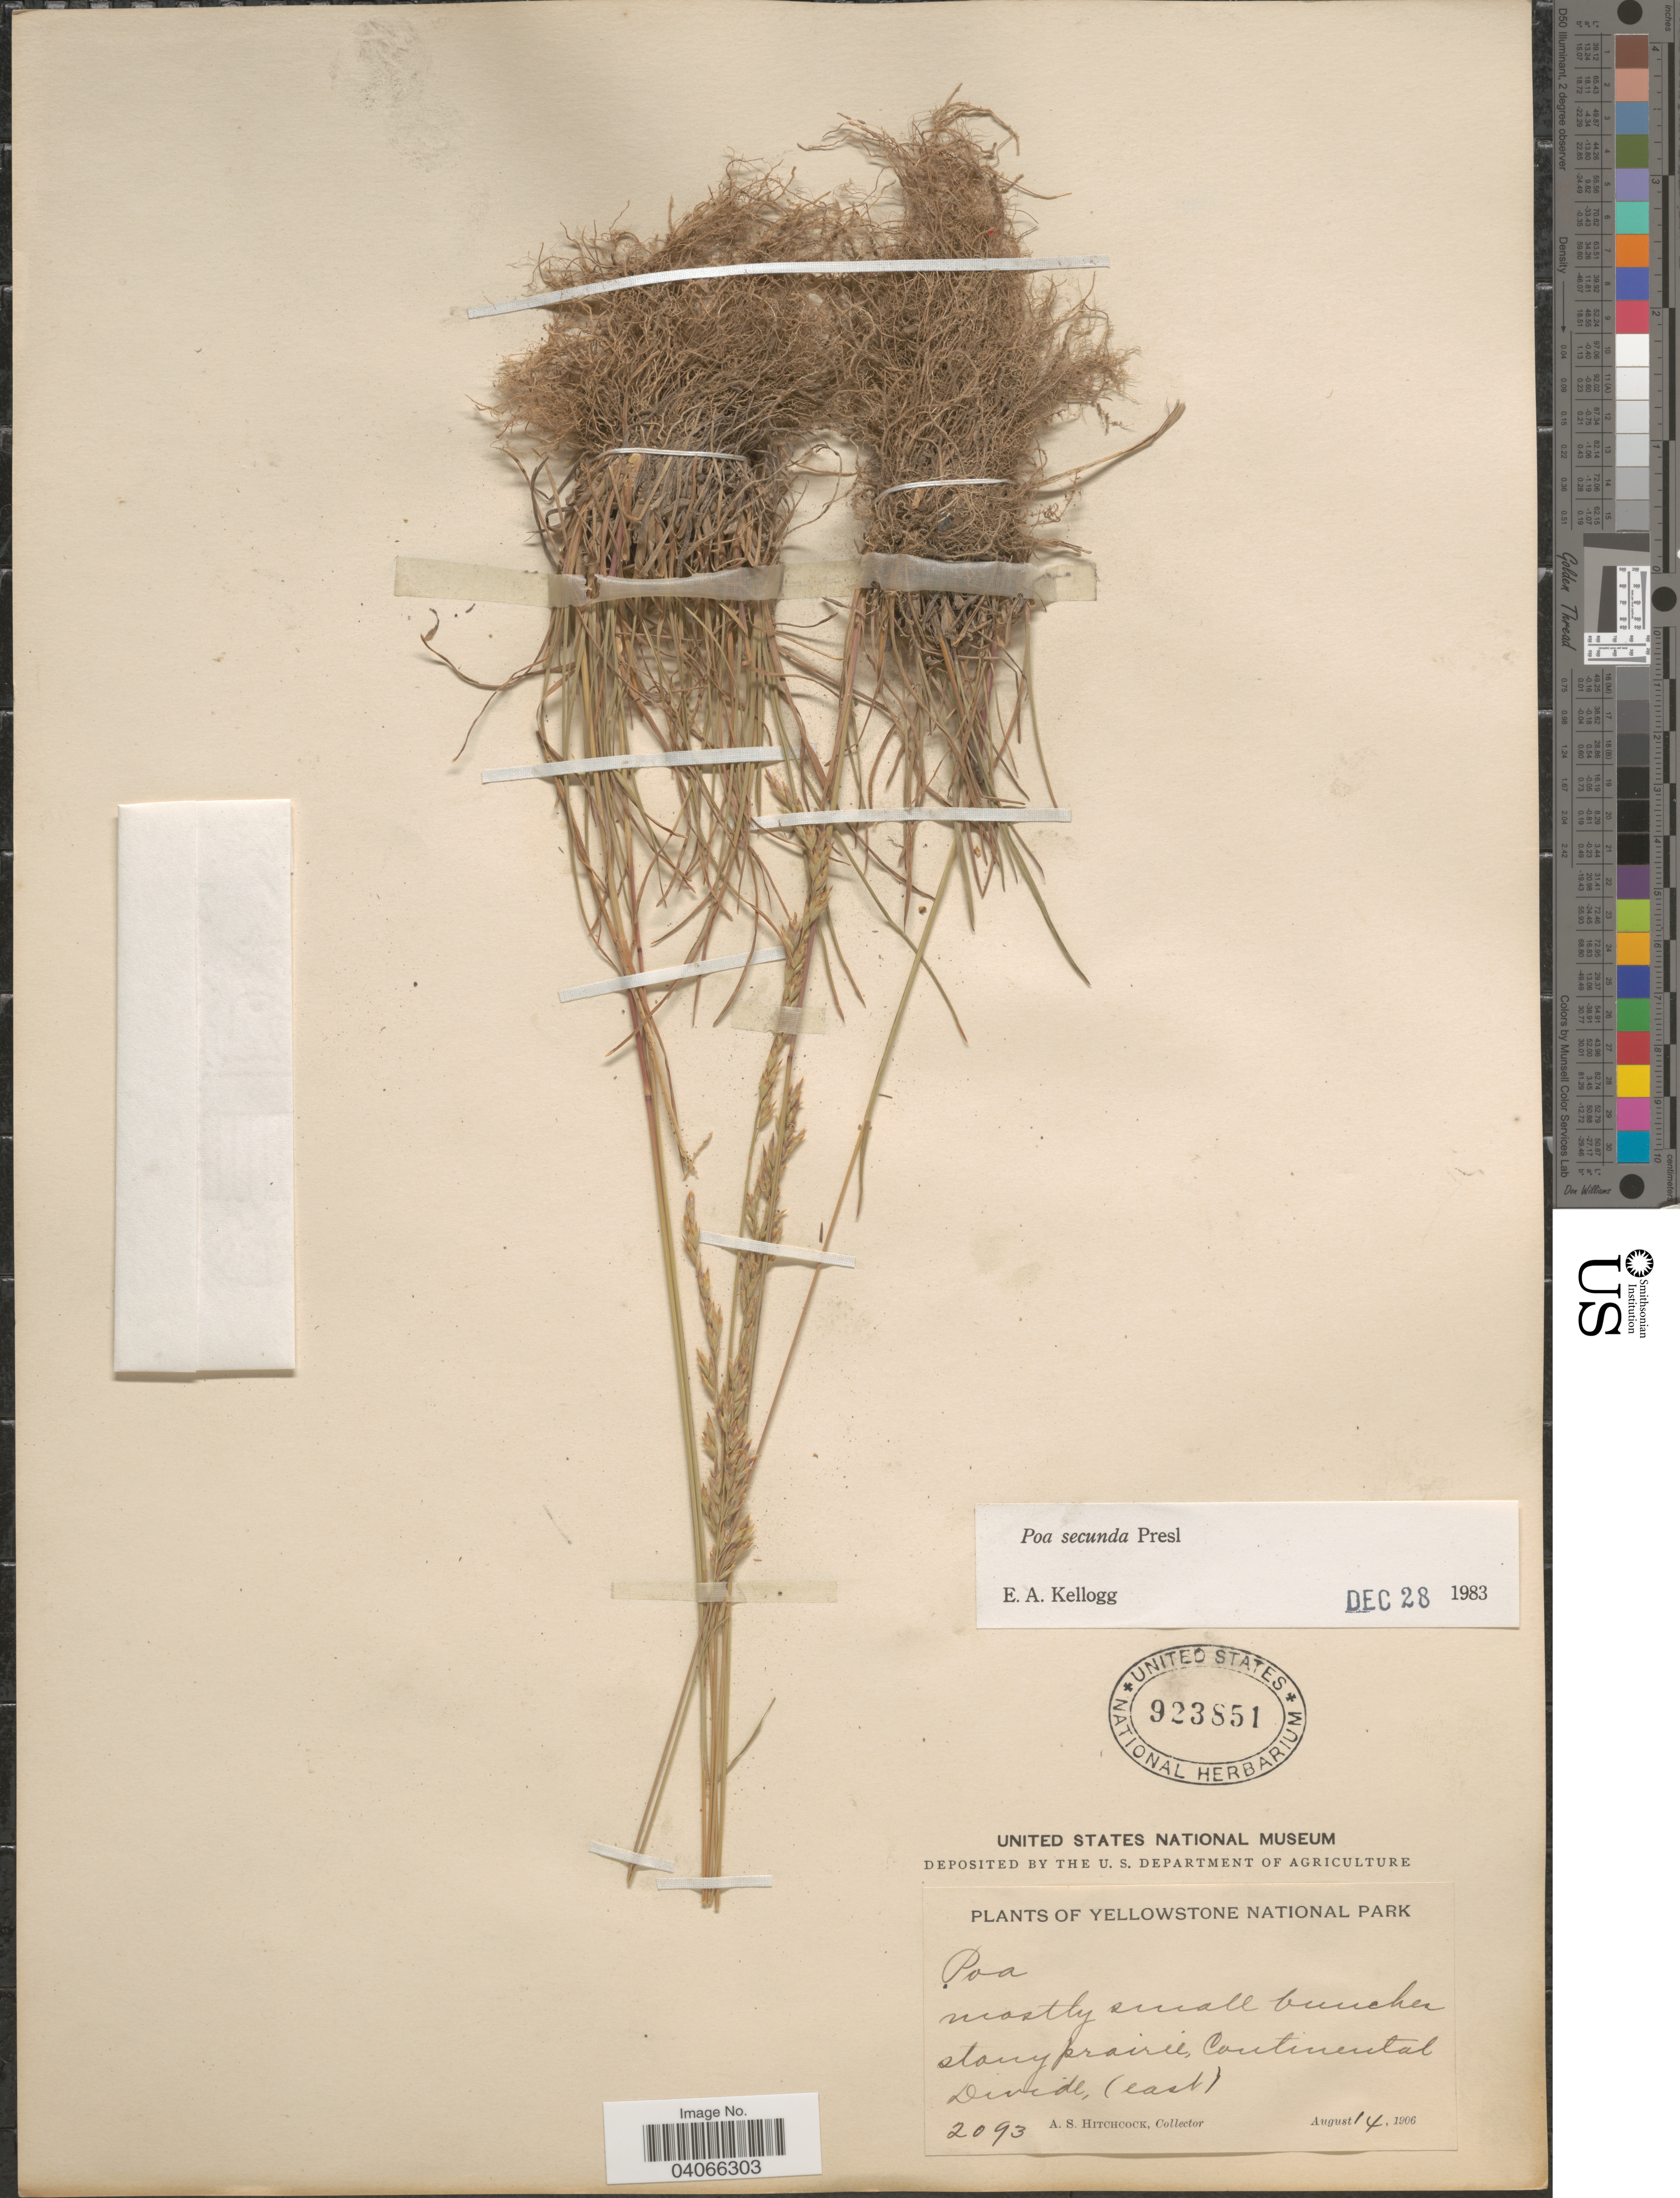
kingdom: Plantae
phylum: Tracheophyta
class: Liliopsida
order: Poales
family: Poaceae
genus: Poa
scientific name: Poa secunda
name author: J. Presl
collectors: A. S. Hitchcock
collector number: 2093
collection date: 1906-08-14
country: United States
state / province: Wyoming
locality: Yellowstone National Park. Mostly small bunches stony prairies Continental Divide, (east).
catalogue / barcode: US 923851